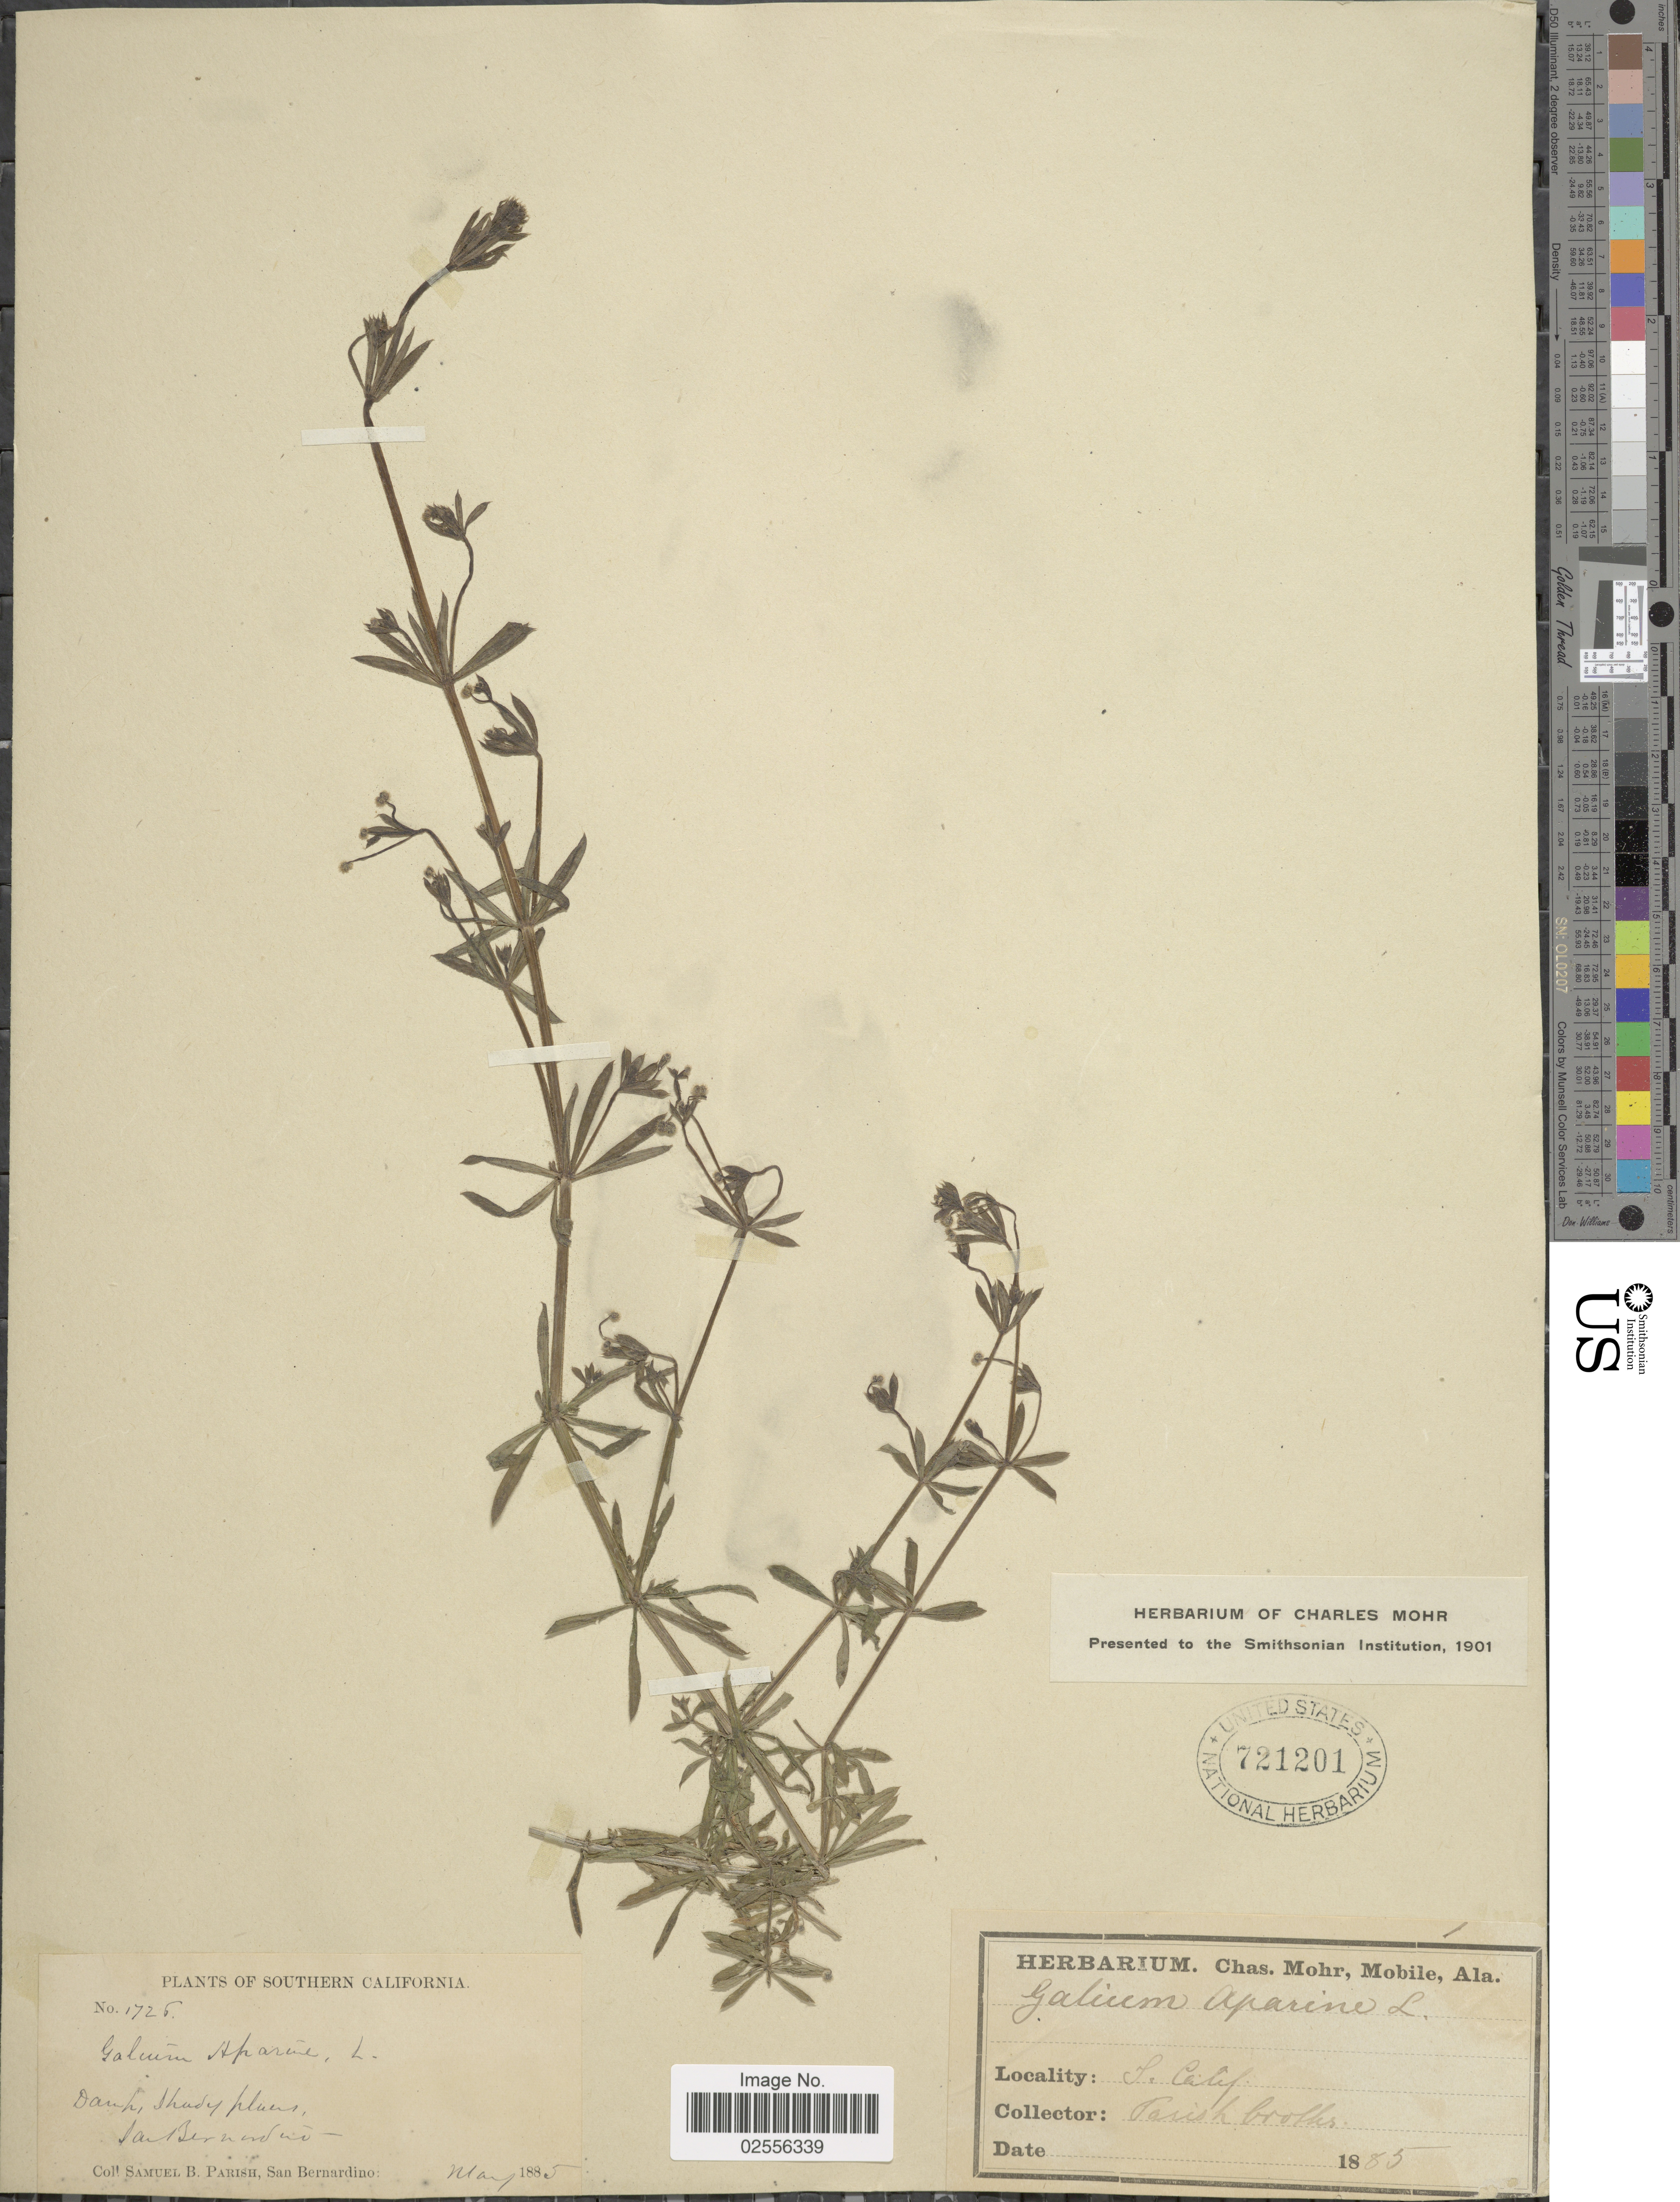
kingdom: Plantae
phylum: Tracheophyta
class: Magnoliopsida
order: Gentianales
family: Rubiaceae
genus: Galium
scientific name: Galium aparine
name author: L.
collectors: S. B. Parish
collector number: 1726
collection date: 1885-03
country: United States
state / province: California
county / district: San Bernardino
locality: Southern California. San Bernardino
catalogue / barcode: US 721201